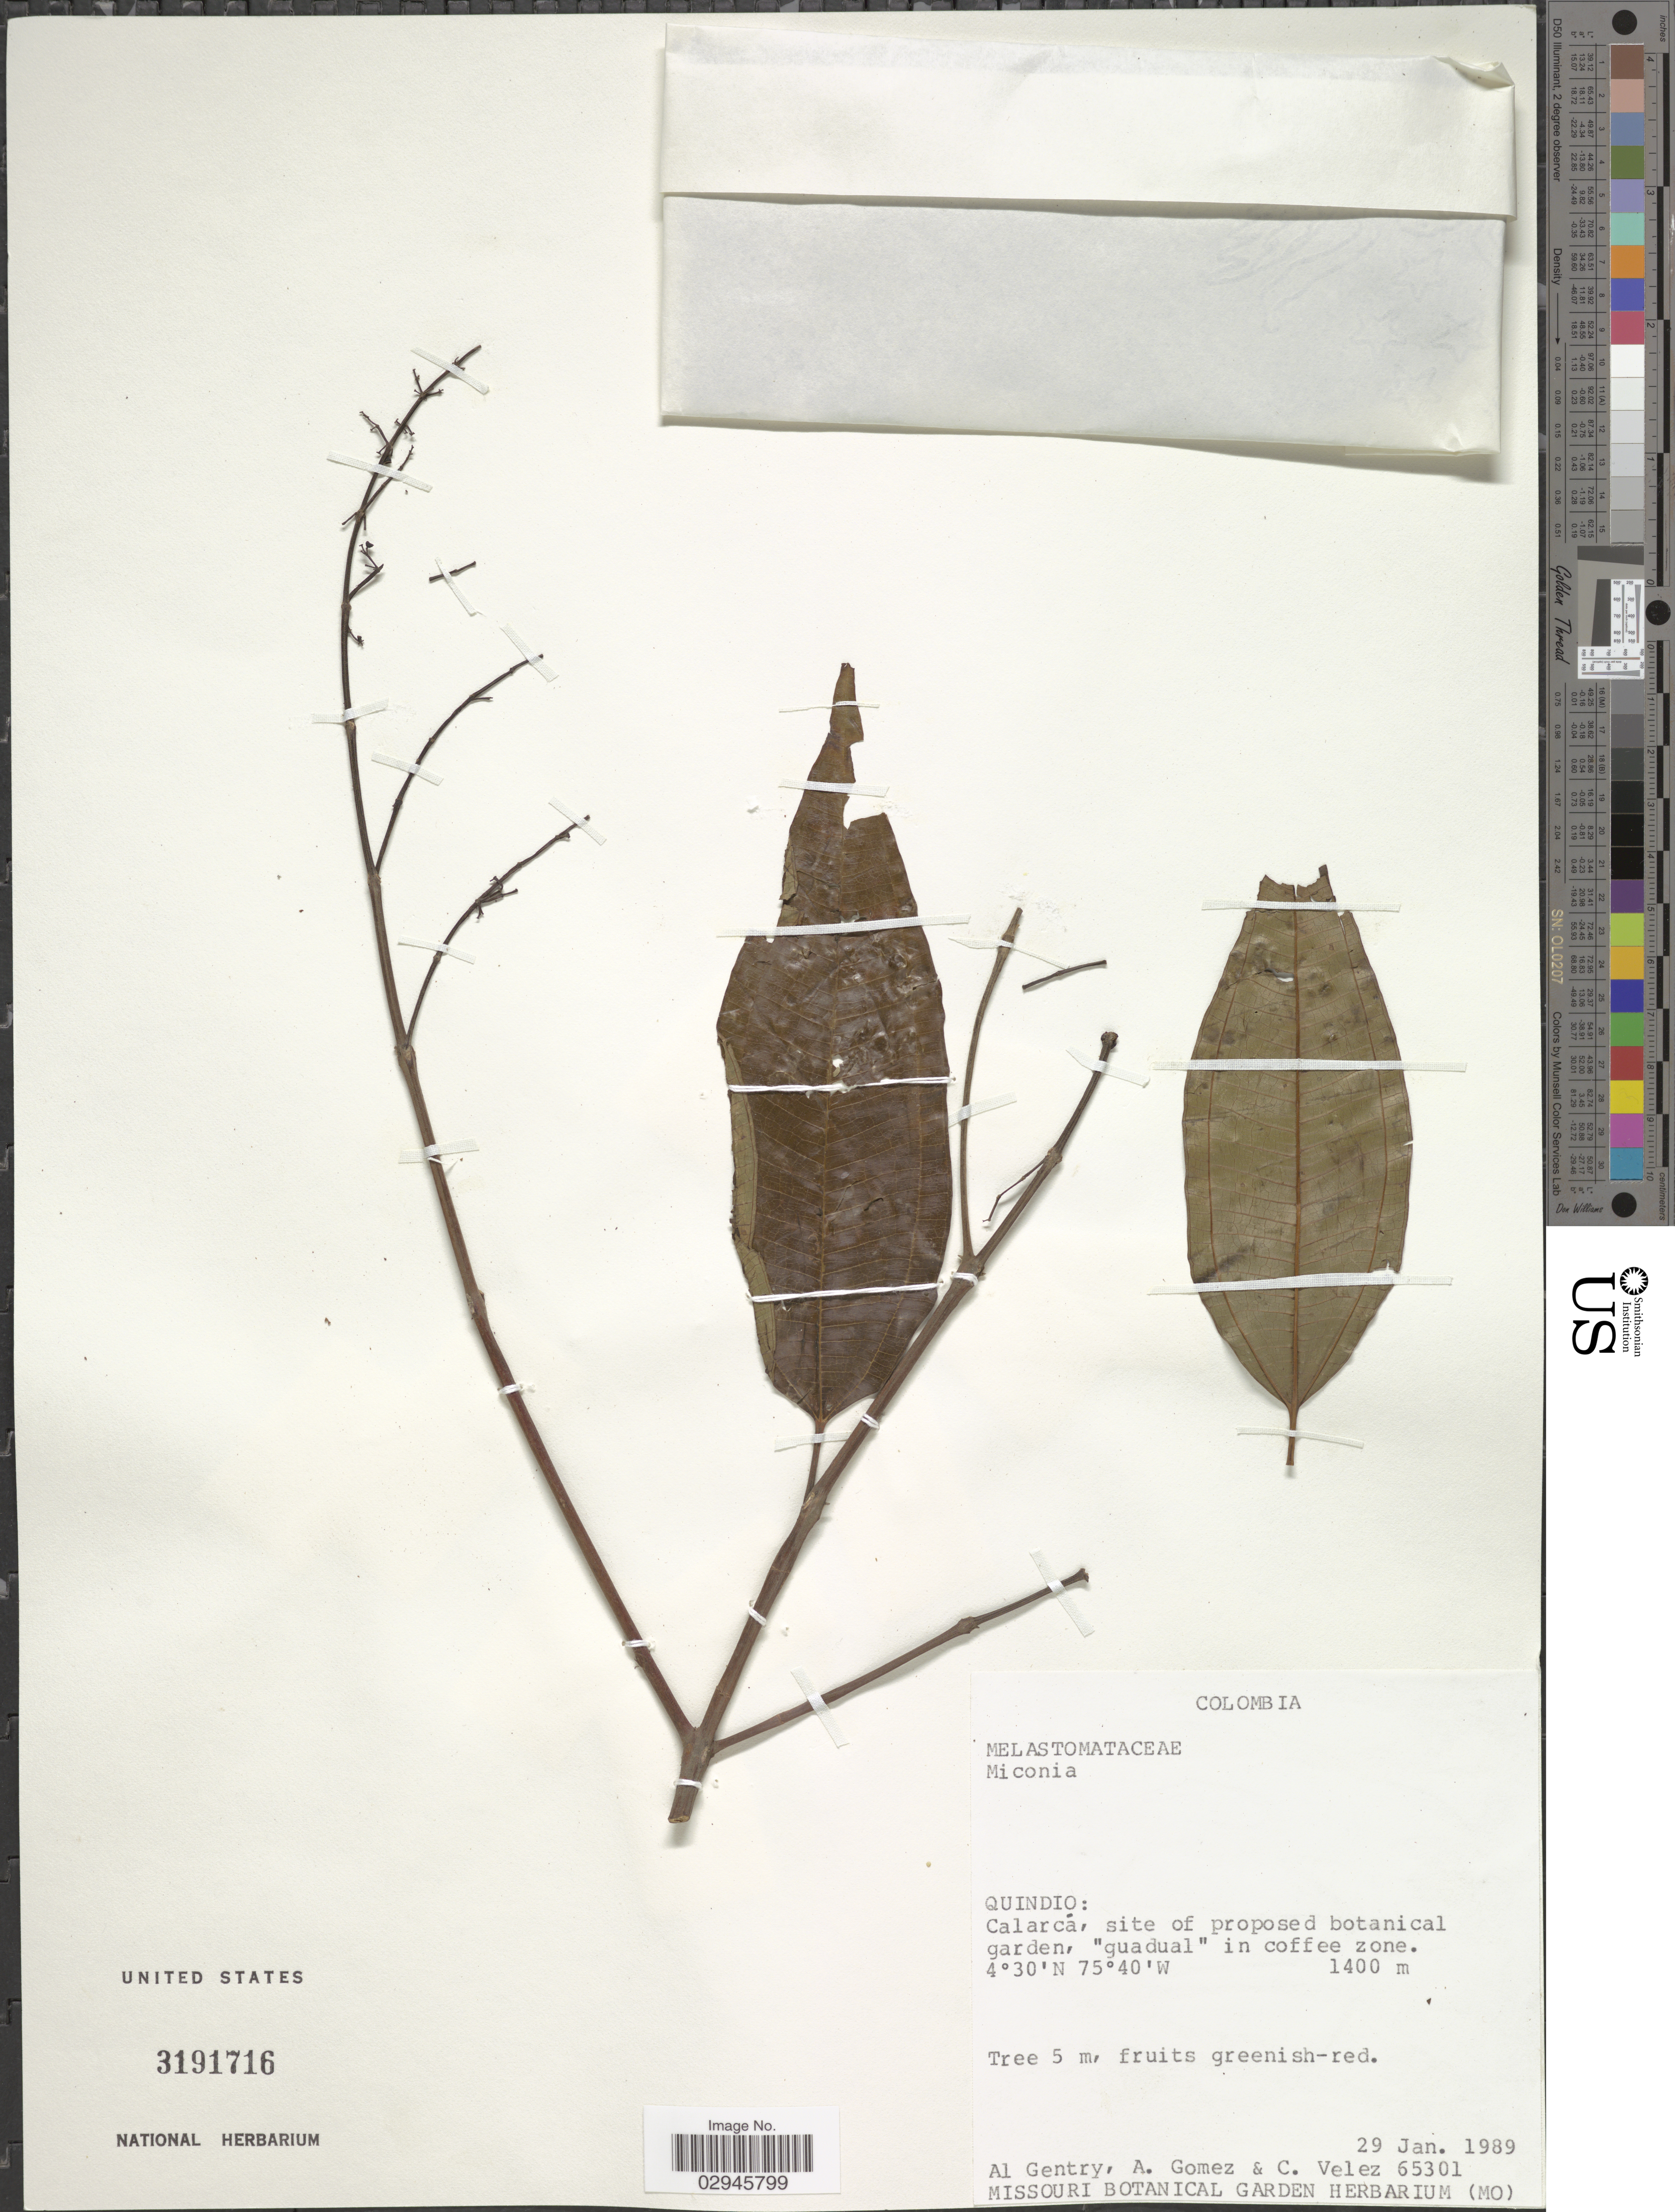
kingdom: Plantae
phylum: Tracheophyta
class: Magnoliopsida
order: Myrtales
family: Melastomataceae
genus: Miconia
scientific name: Miconia sp.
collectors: A. H. Gentry, A. Gomez & C. Velez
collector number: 65301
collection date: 1989-01-29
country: Colombia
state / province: Quindío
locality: Calarcá, site of proposed botanical garden, "guadual" in coffee zone.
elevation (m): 1400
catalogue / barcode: US 3191716